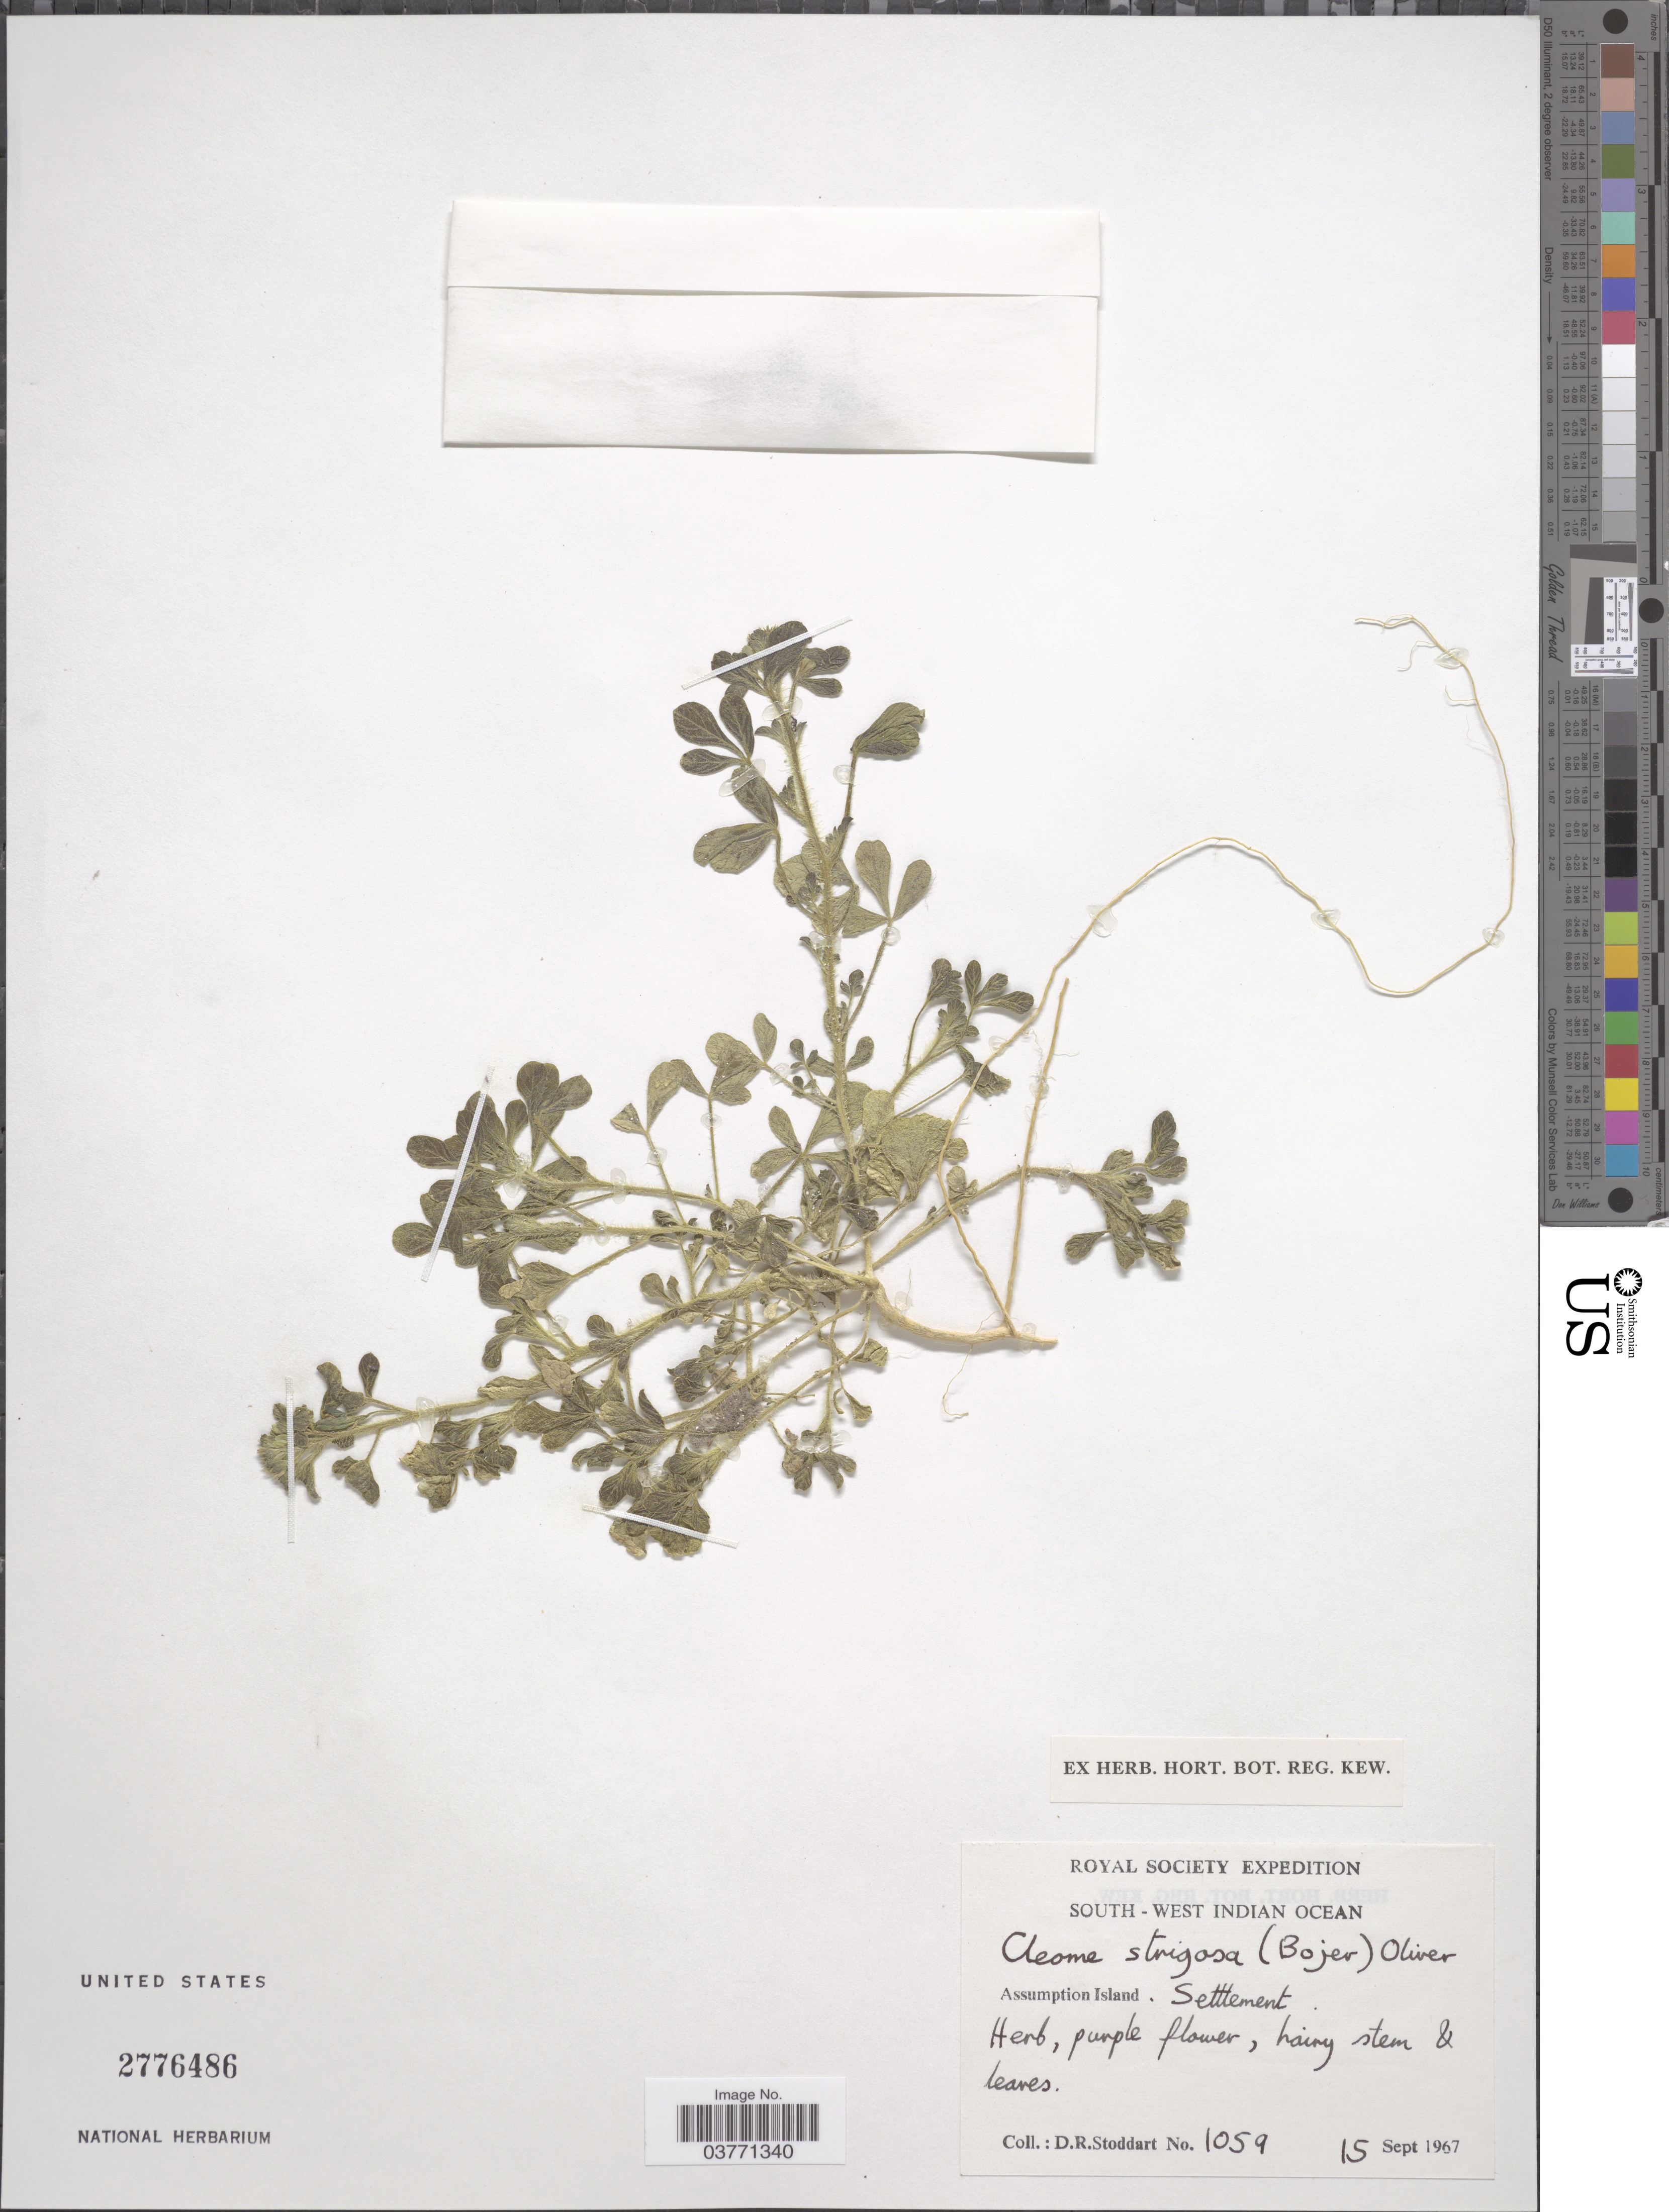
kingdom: Plantae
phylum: Tracheophyta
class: Magnoliopsida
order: Brassicales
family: Cleomaceae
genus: Sieruela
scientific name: Sieruela strigosa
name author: (Bojer) Roalson & J.C. Hall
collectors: D. R. Stoddart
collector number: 1059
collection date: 1967-09-15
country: Seychelles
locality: South-West Indian Ocean. Assumption Island. Settlement.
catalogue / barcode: US 2776486